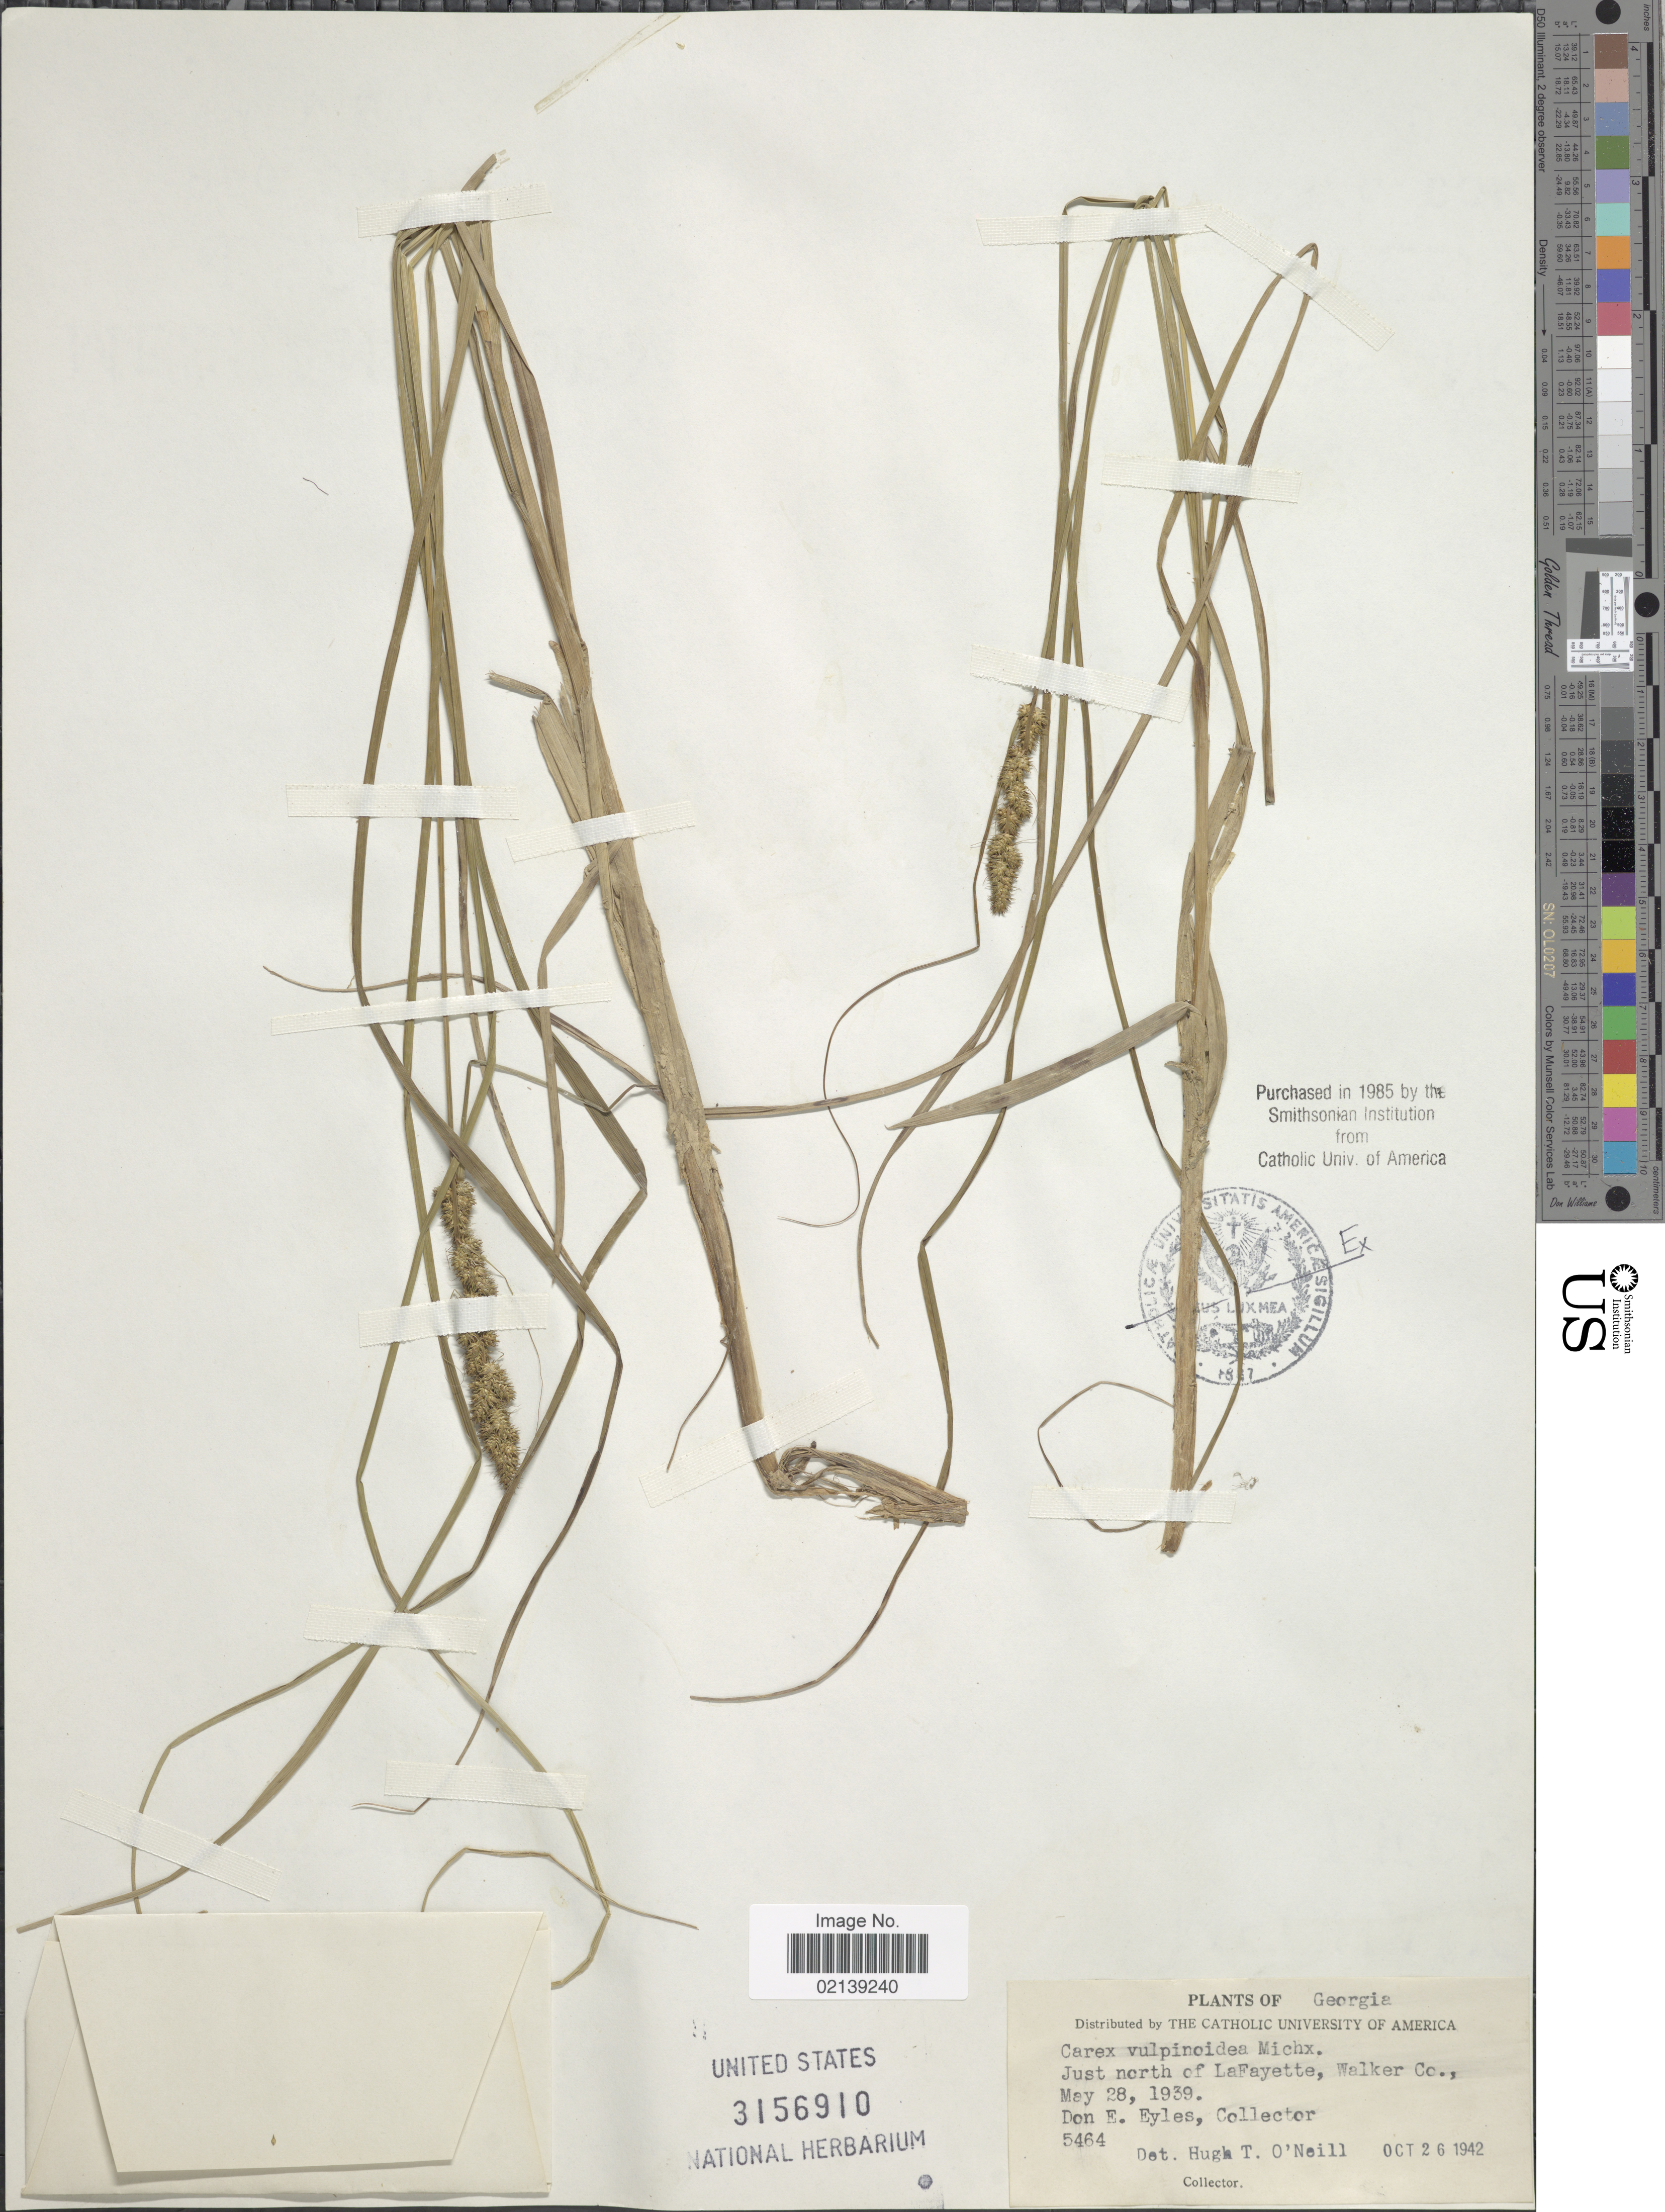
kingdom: Plantae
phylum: Tracheophyta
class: Liliopsida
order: Poales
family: Cyperaceae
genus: Carex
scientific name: Carex vulpinoidea Michx.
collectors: D. Eyles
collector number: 5464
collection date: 1939-05-28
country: United States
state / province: Georgia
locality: Just north of LaFayette, Walker Co.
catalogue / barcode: US 3156910